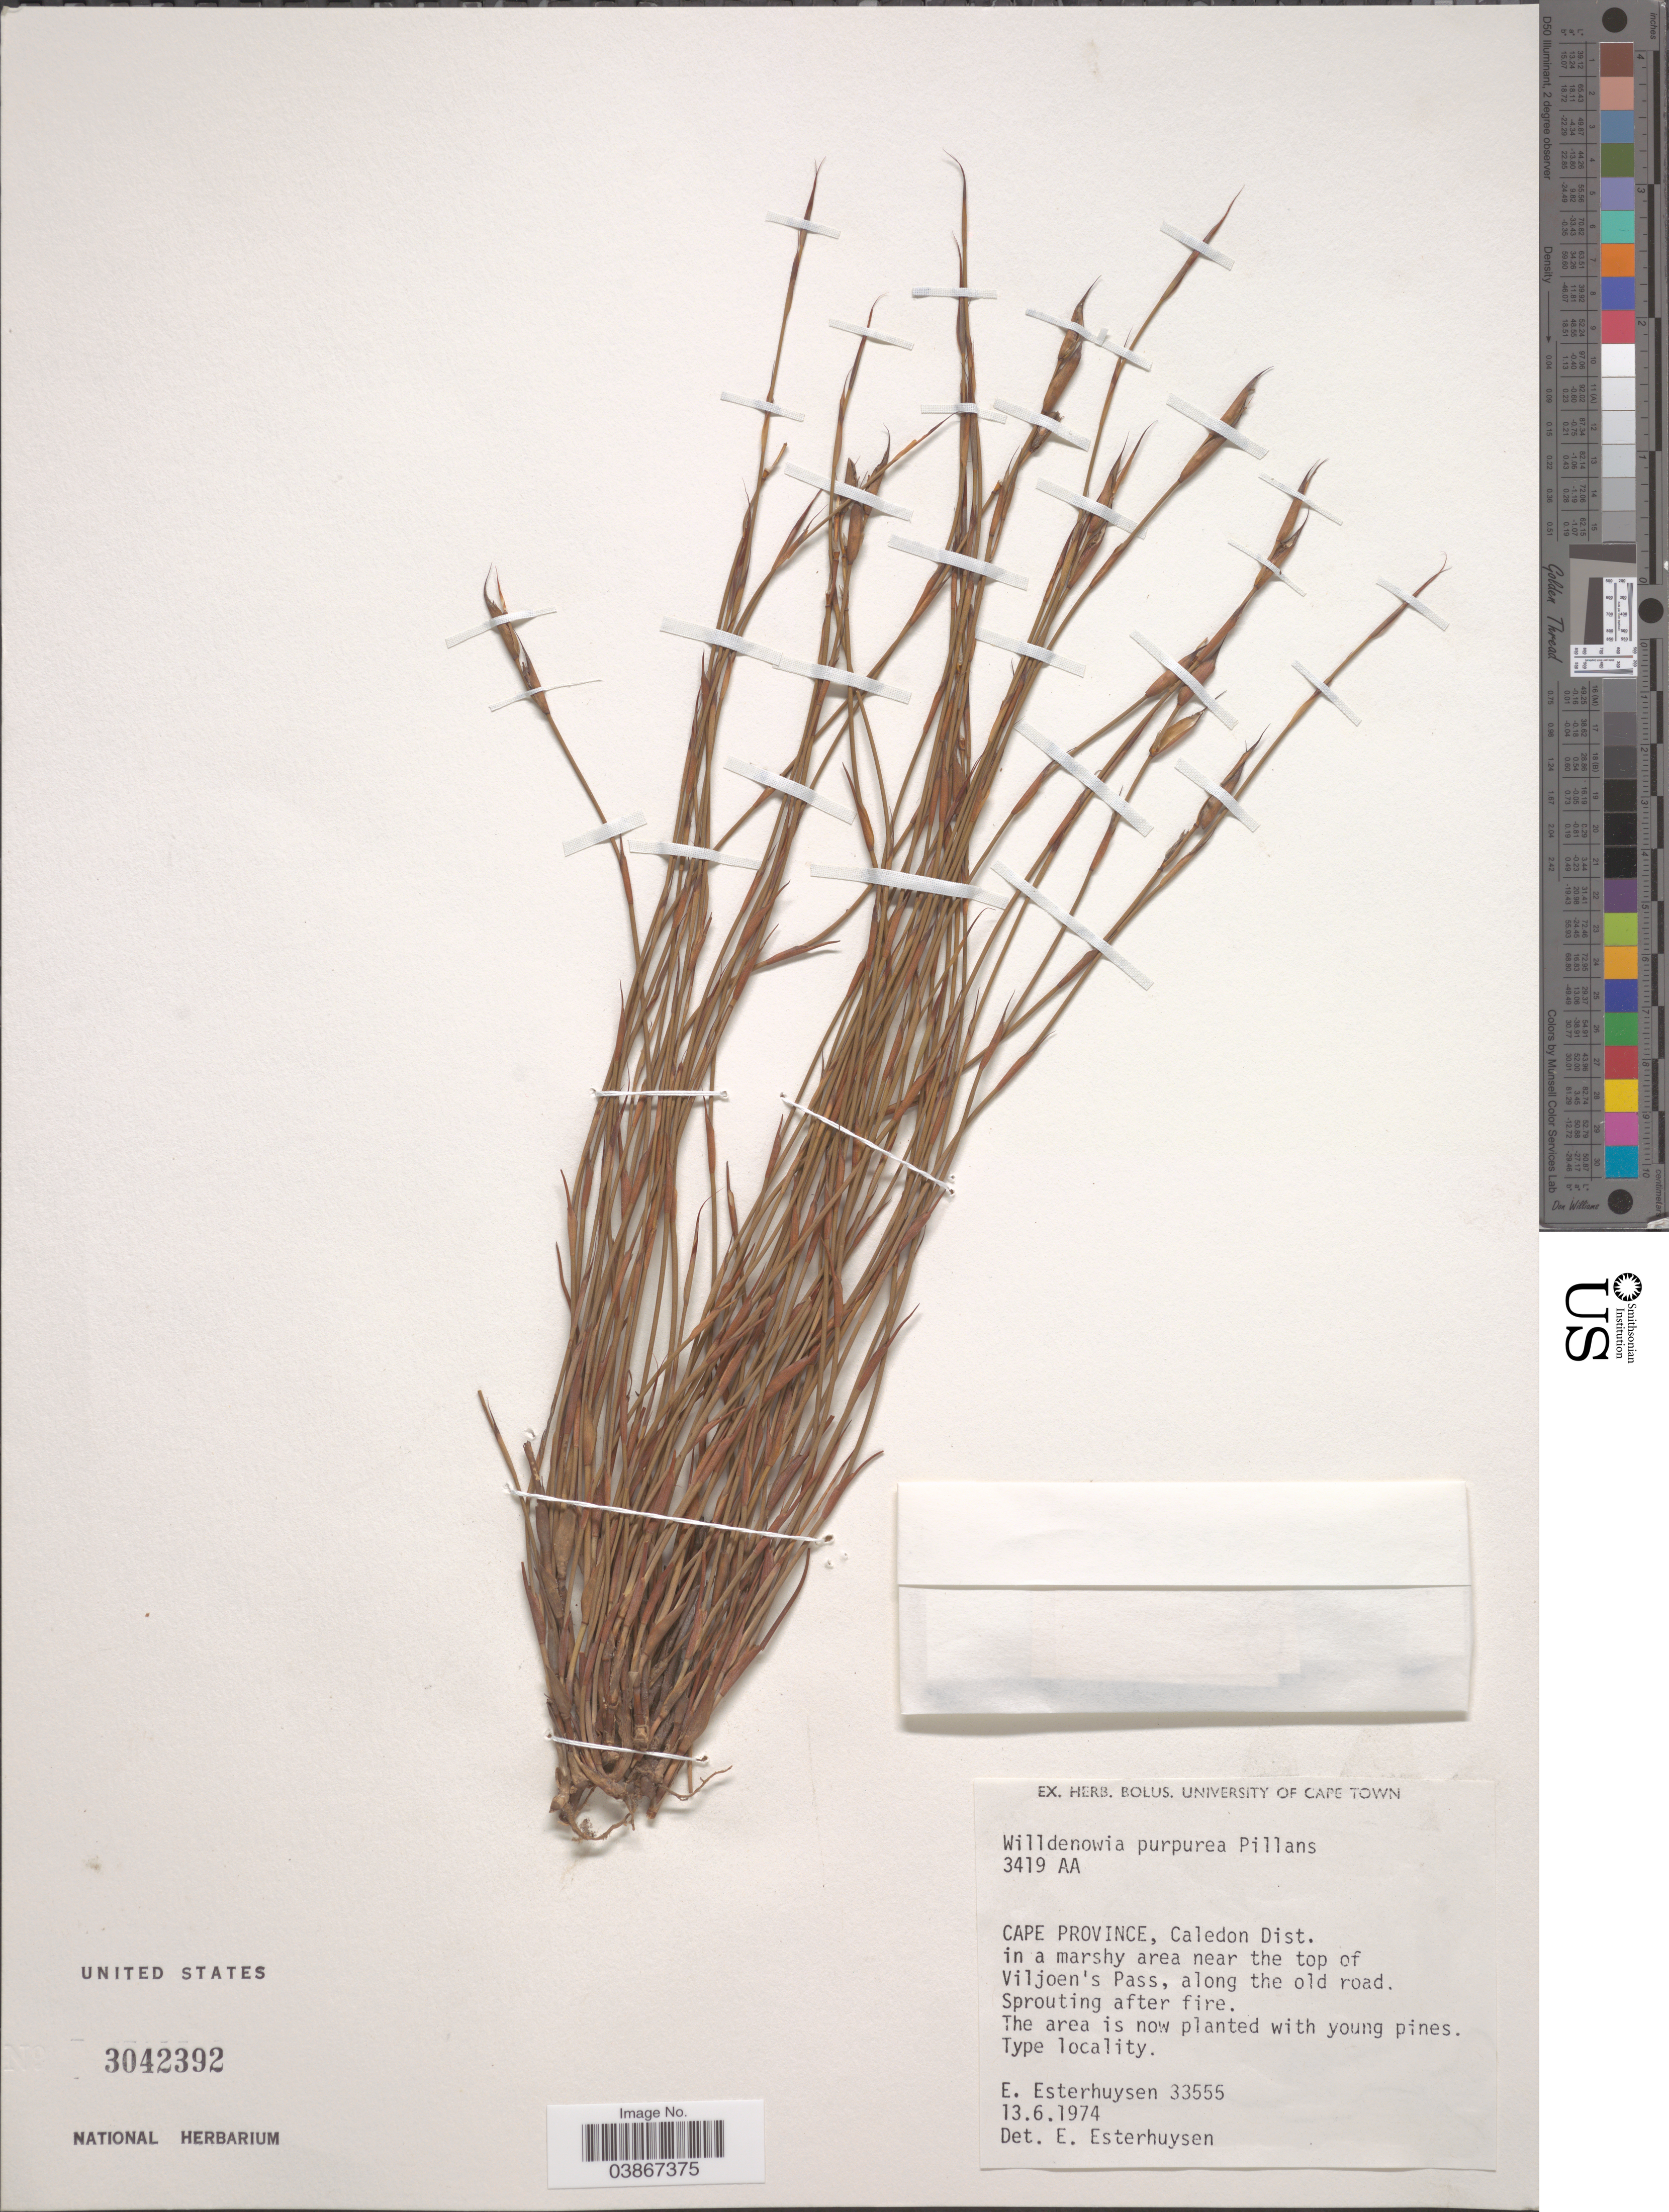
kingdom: Plantae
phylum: Tracheophyta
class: Liliopsida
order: Poales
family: Restionaceae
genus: Willdenowia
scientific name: Willdenowia purpurea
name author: Pillans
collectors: E. E. Esterhuysen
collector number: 33555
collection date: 1974-06-13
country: South Africa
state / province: Western Cape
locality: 3419 AA. Caledon Dist. In a marshy area near the top of Viljoen's Pass, along the old road.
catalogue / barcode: US 3042392